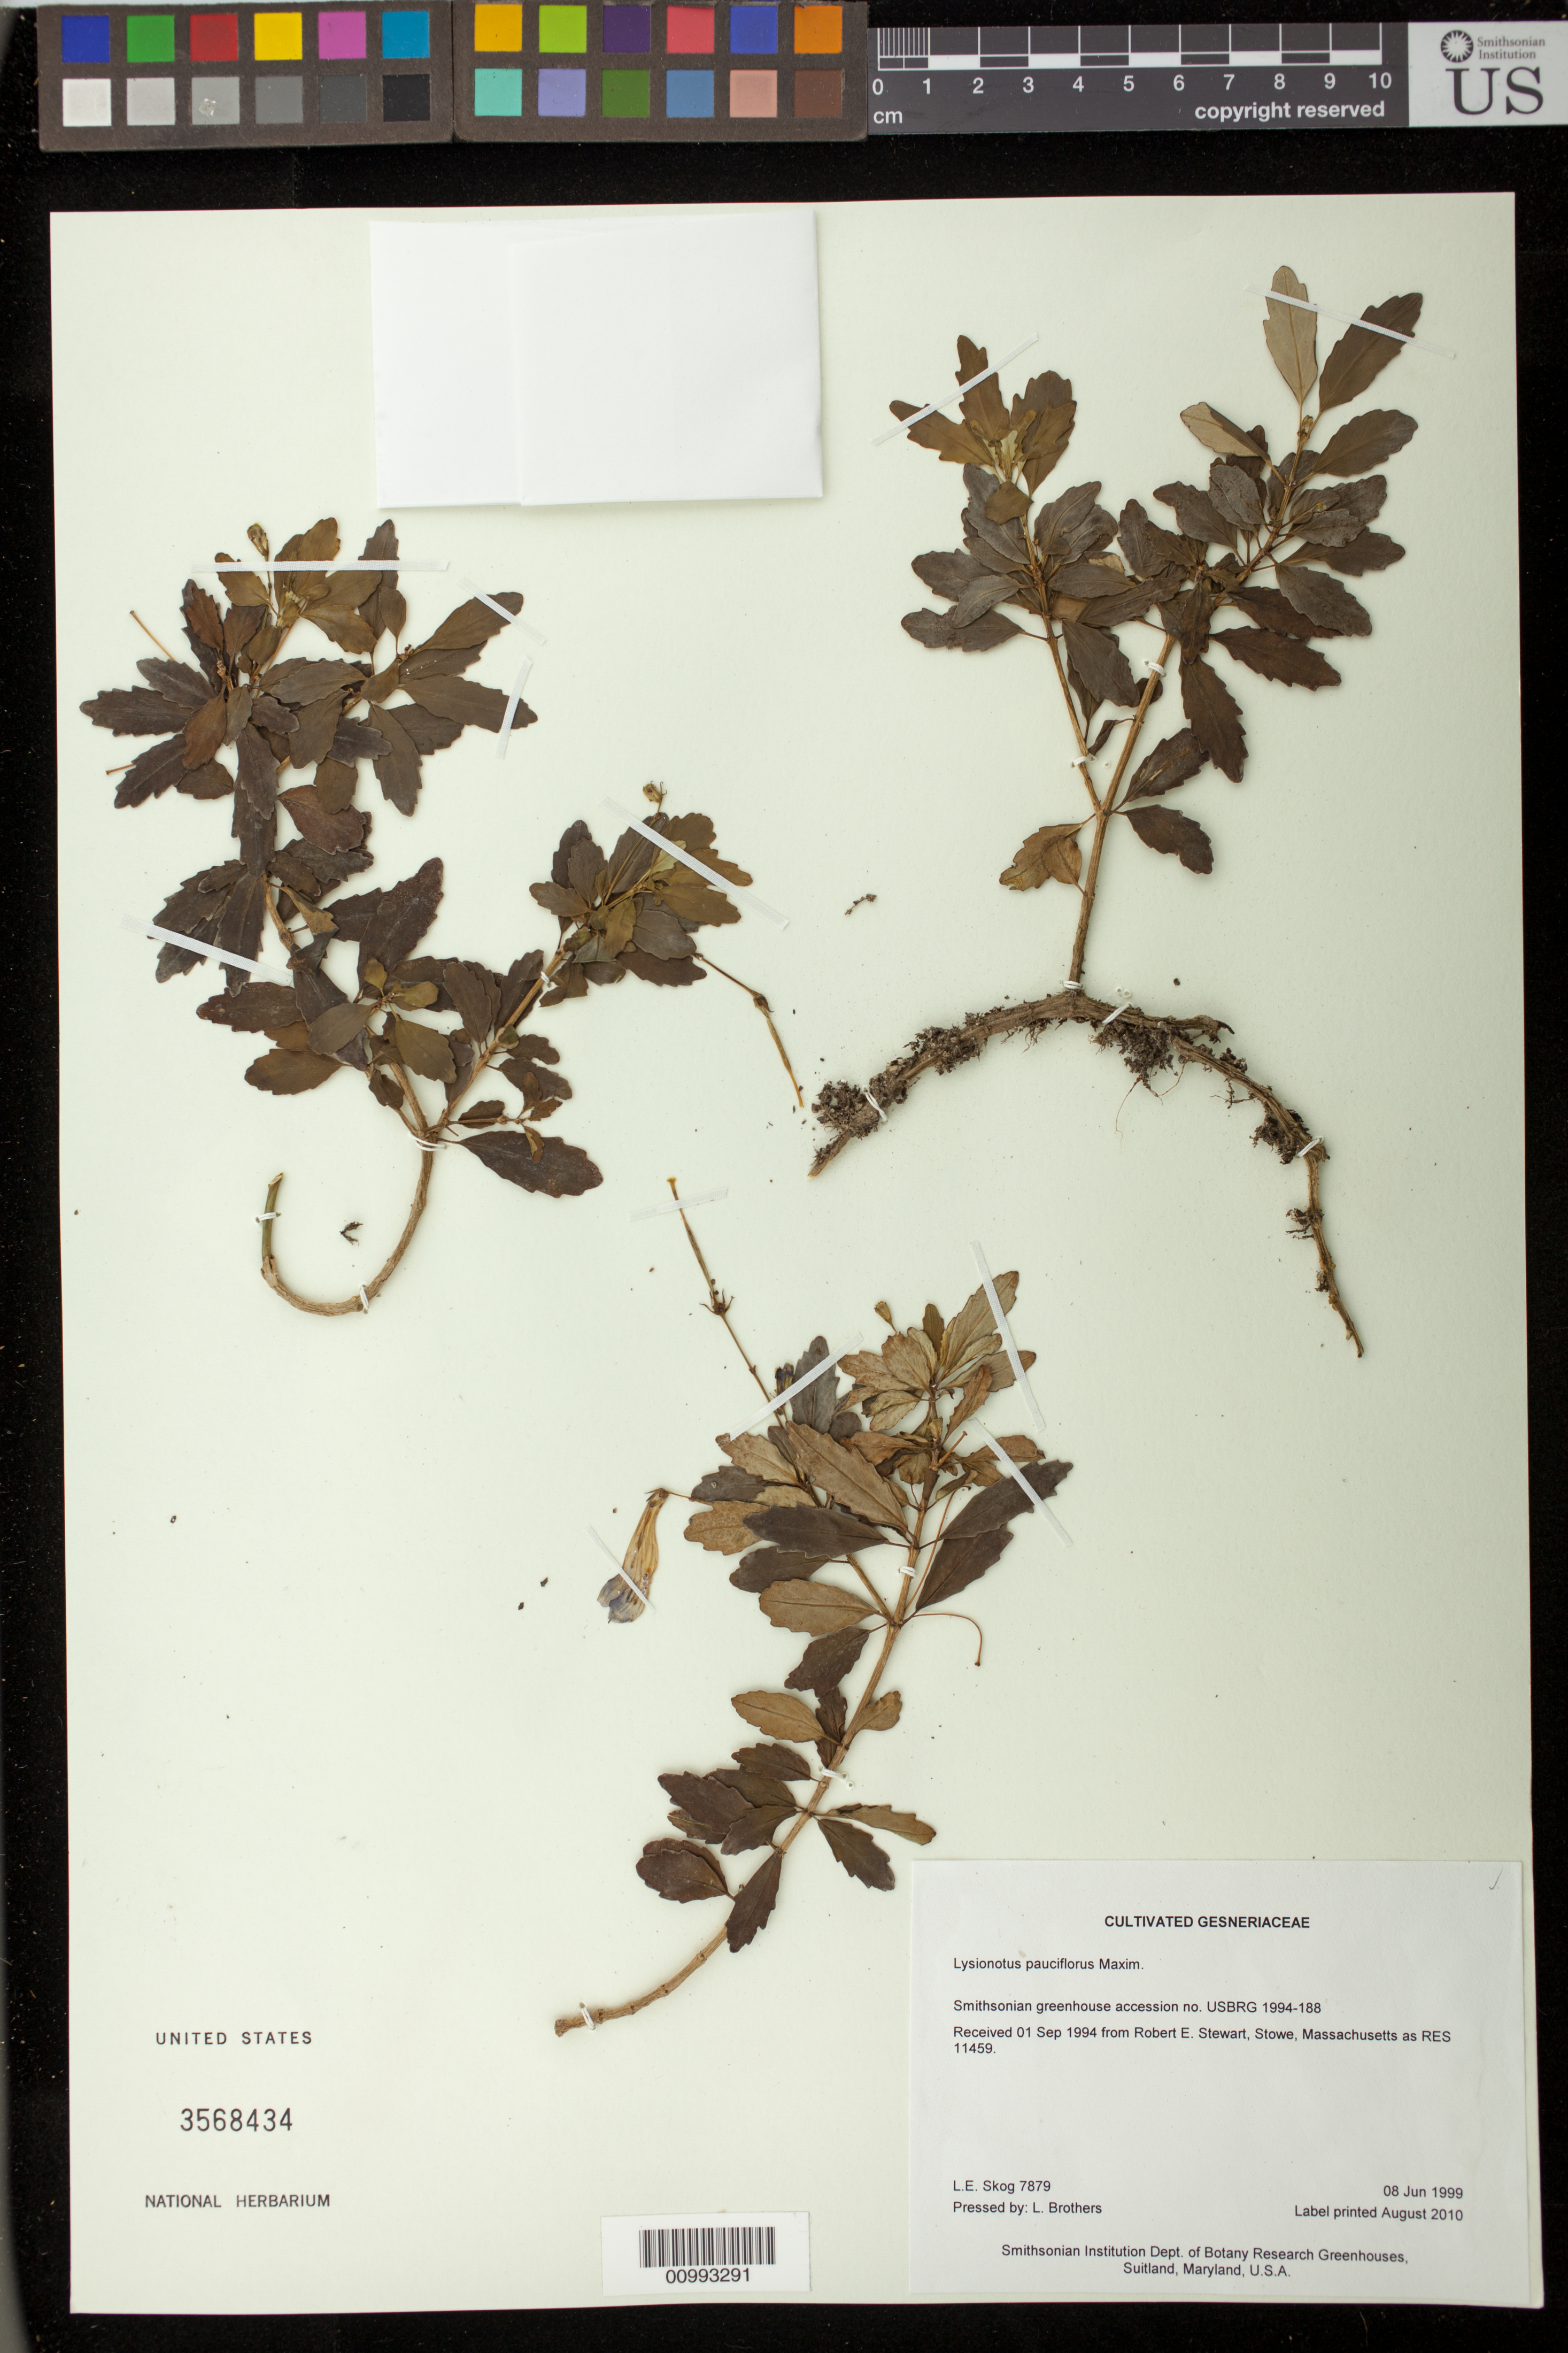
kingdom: Plantae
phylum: Tracheophyta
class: Magnoliopsida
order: Lamiales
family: Gesneriaceae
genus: Lysionotus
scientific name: Lysionotus pauciflorus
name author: Maxim.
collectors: L. E. Skog & L. Brothers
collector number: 7879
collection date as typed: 08 Jun 1999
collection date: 1999-06-08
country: United States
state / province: Maryland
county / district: Prince George's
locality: Smithsonian Institution Dept. of Botany Research Greenhouses, Suitland, Maryland, U.S.A.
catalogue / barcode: US 3568434